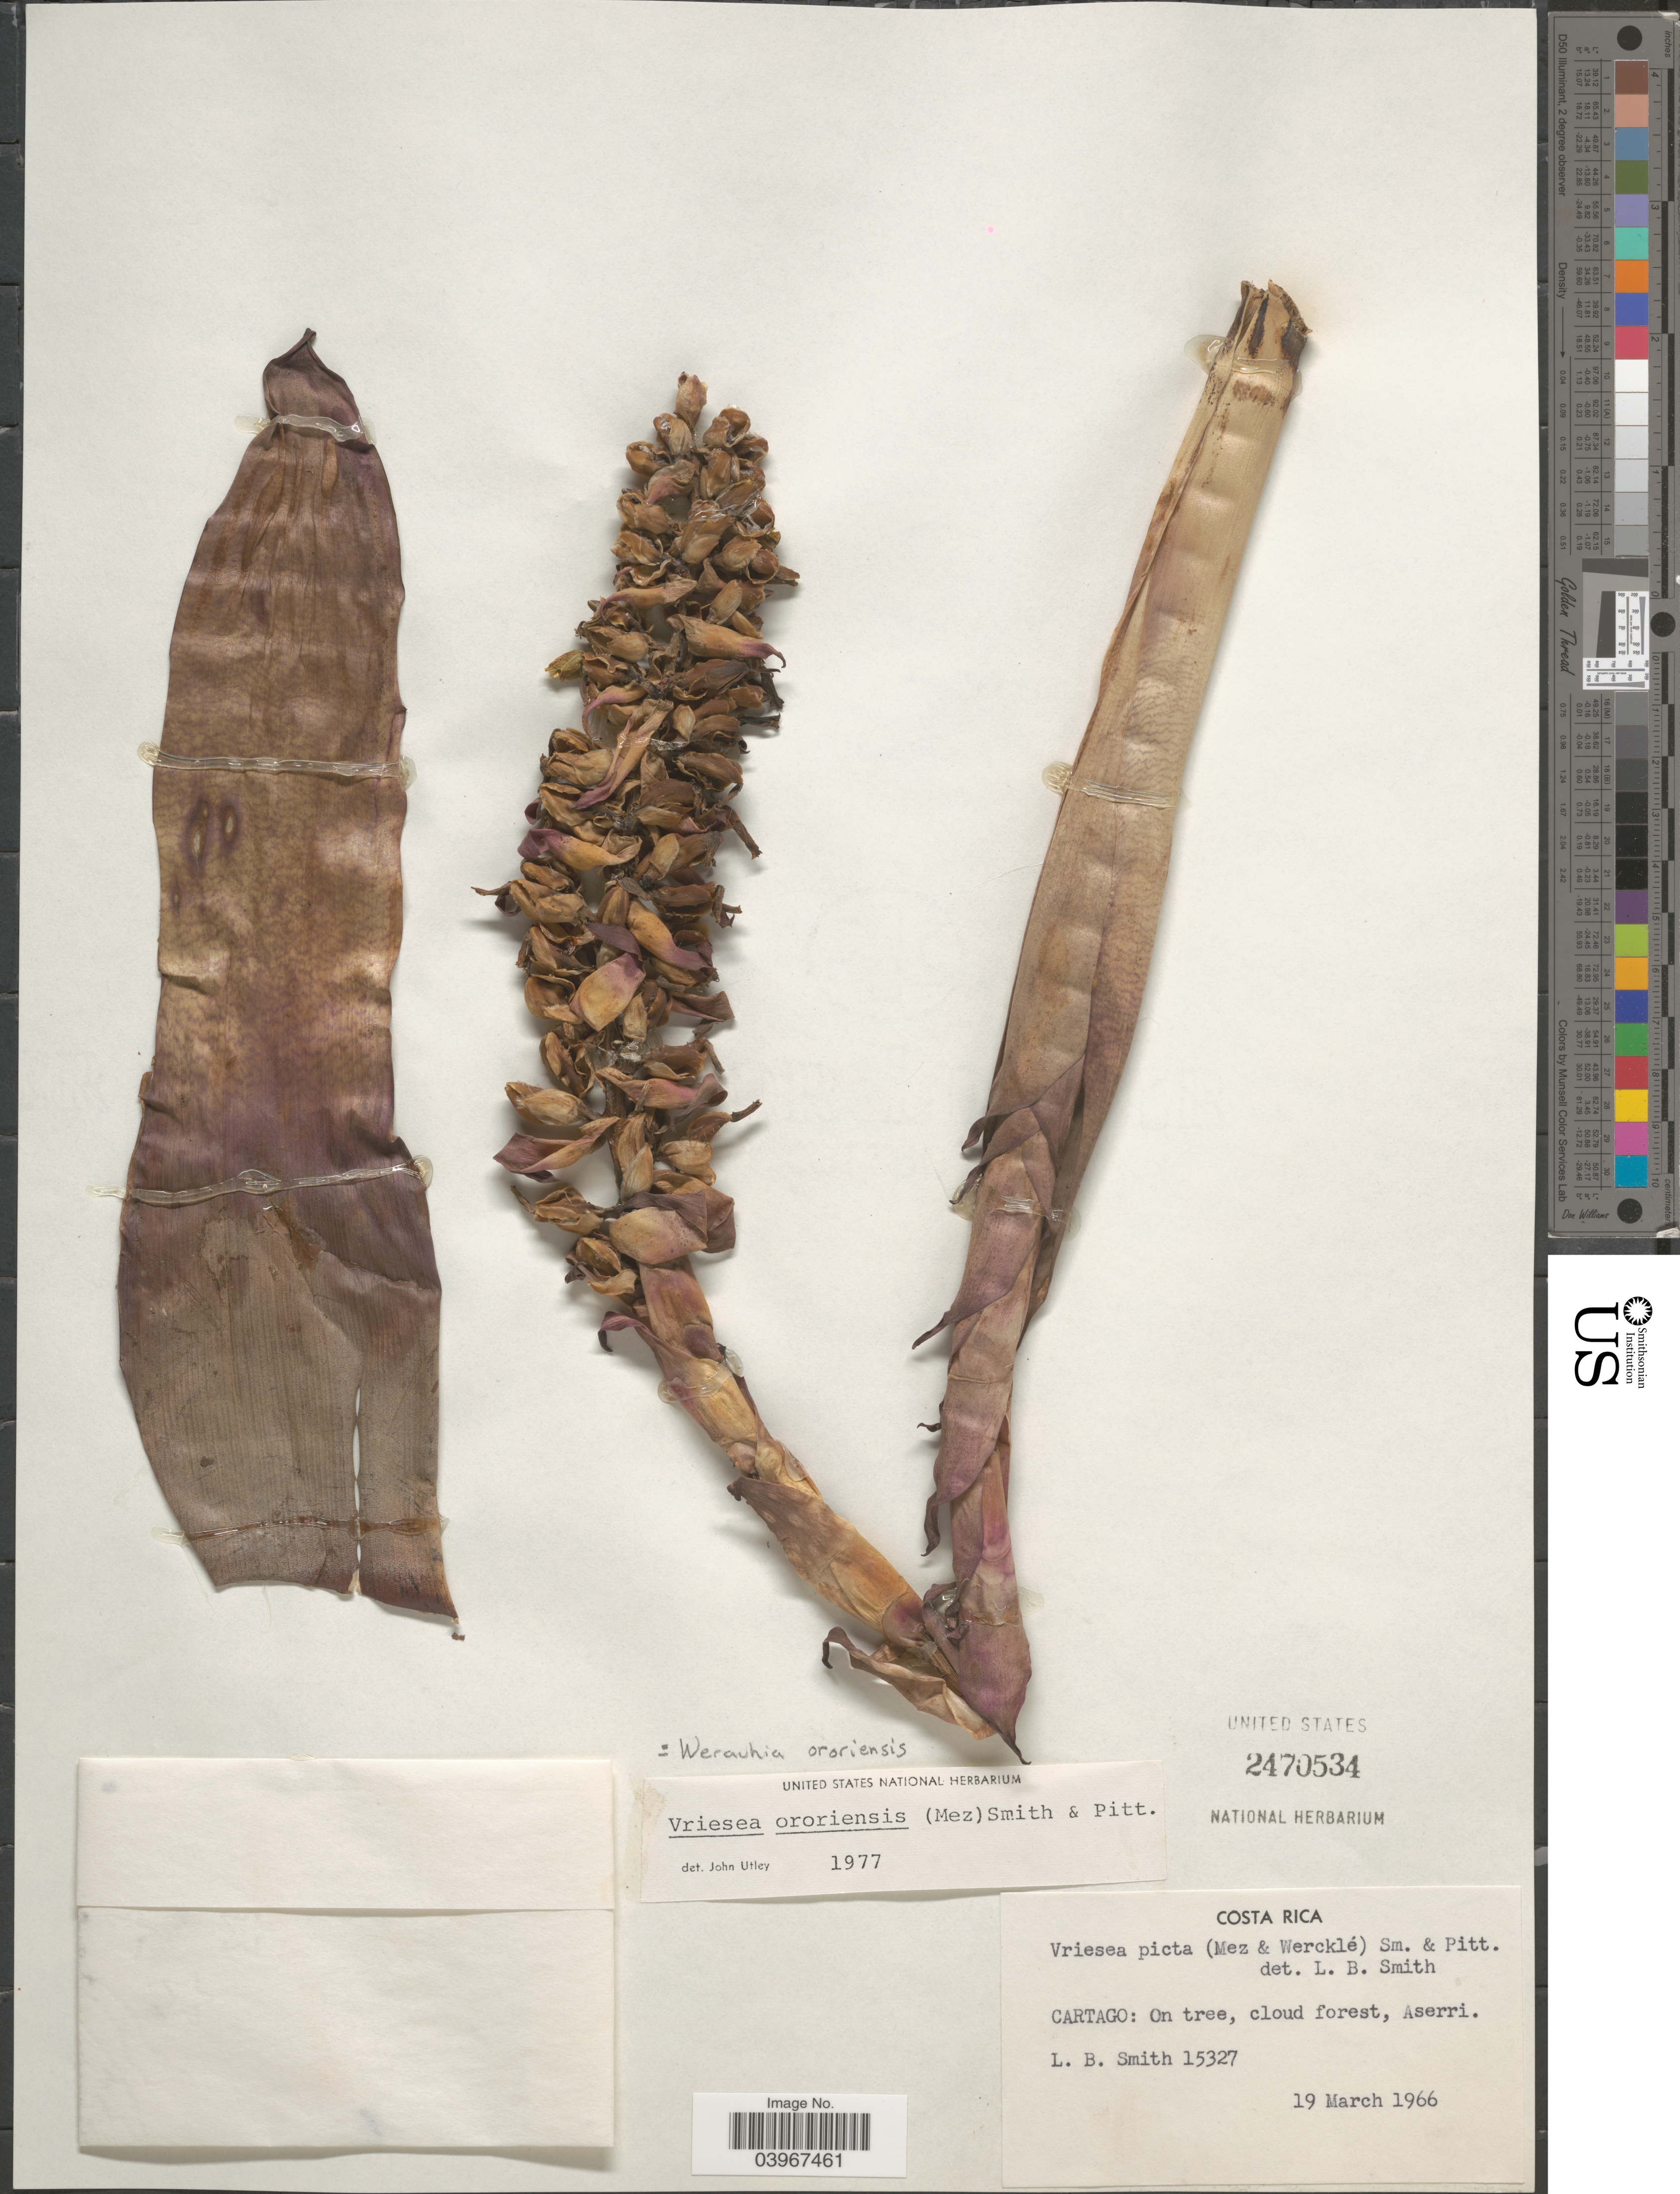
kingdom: Plantae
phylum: Tracheophyta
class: Liliopsida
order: Poales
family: Bromeliaceae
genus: Werauhia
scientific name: Werauhia ororiensis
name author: (Mez) J.R. Grant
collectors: L. Smith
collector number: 15327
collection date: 1966-03-19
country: Costa Rica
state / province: Cartago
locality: On tree, cloud forest, Aserri.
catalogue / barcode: US 2470534